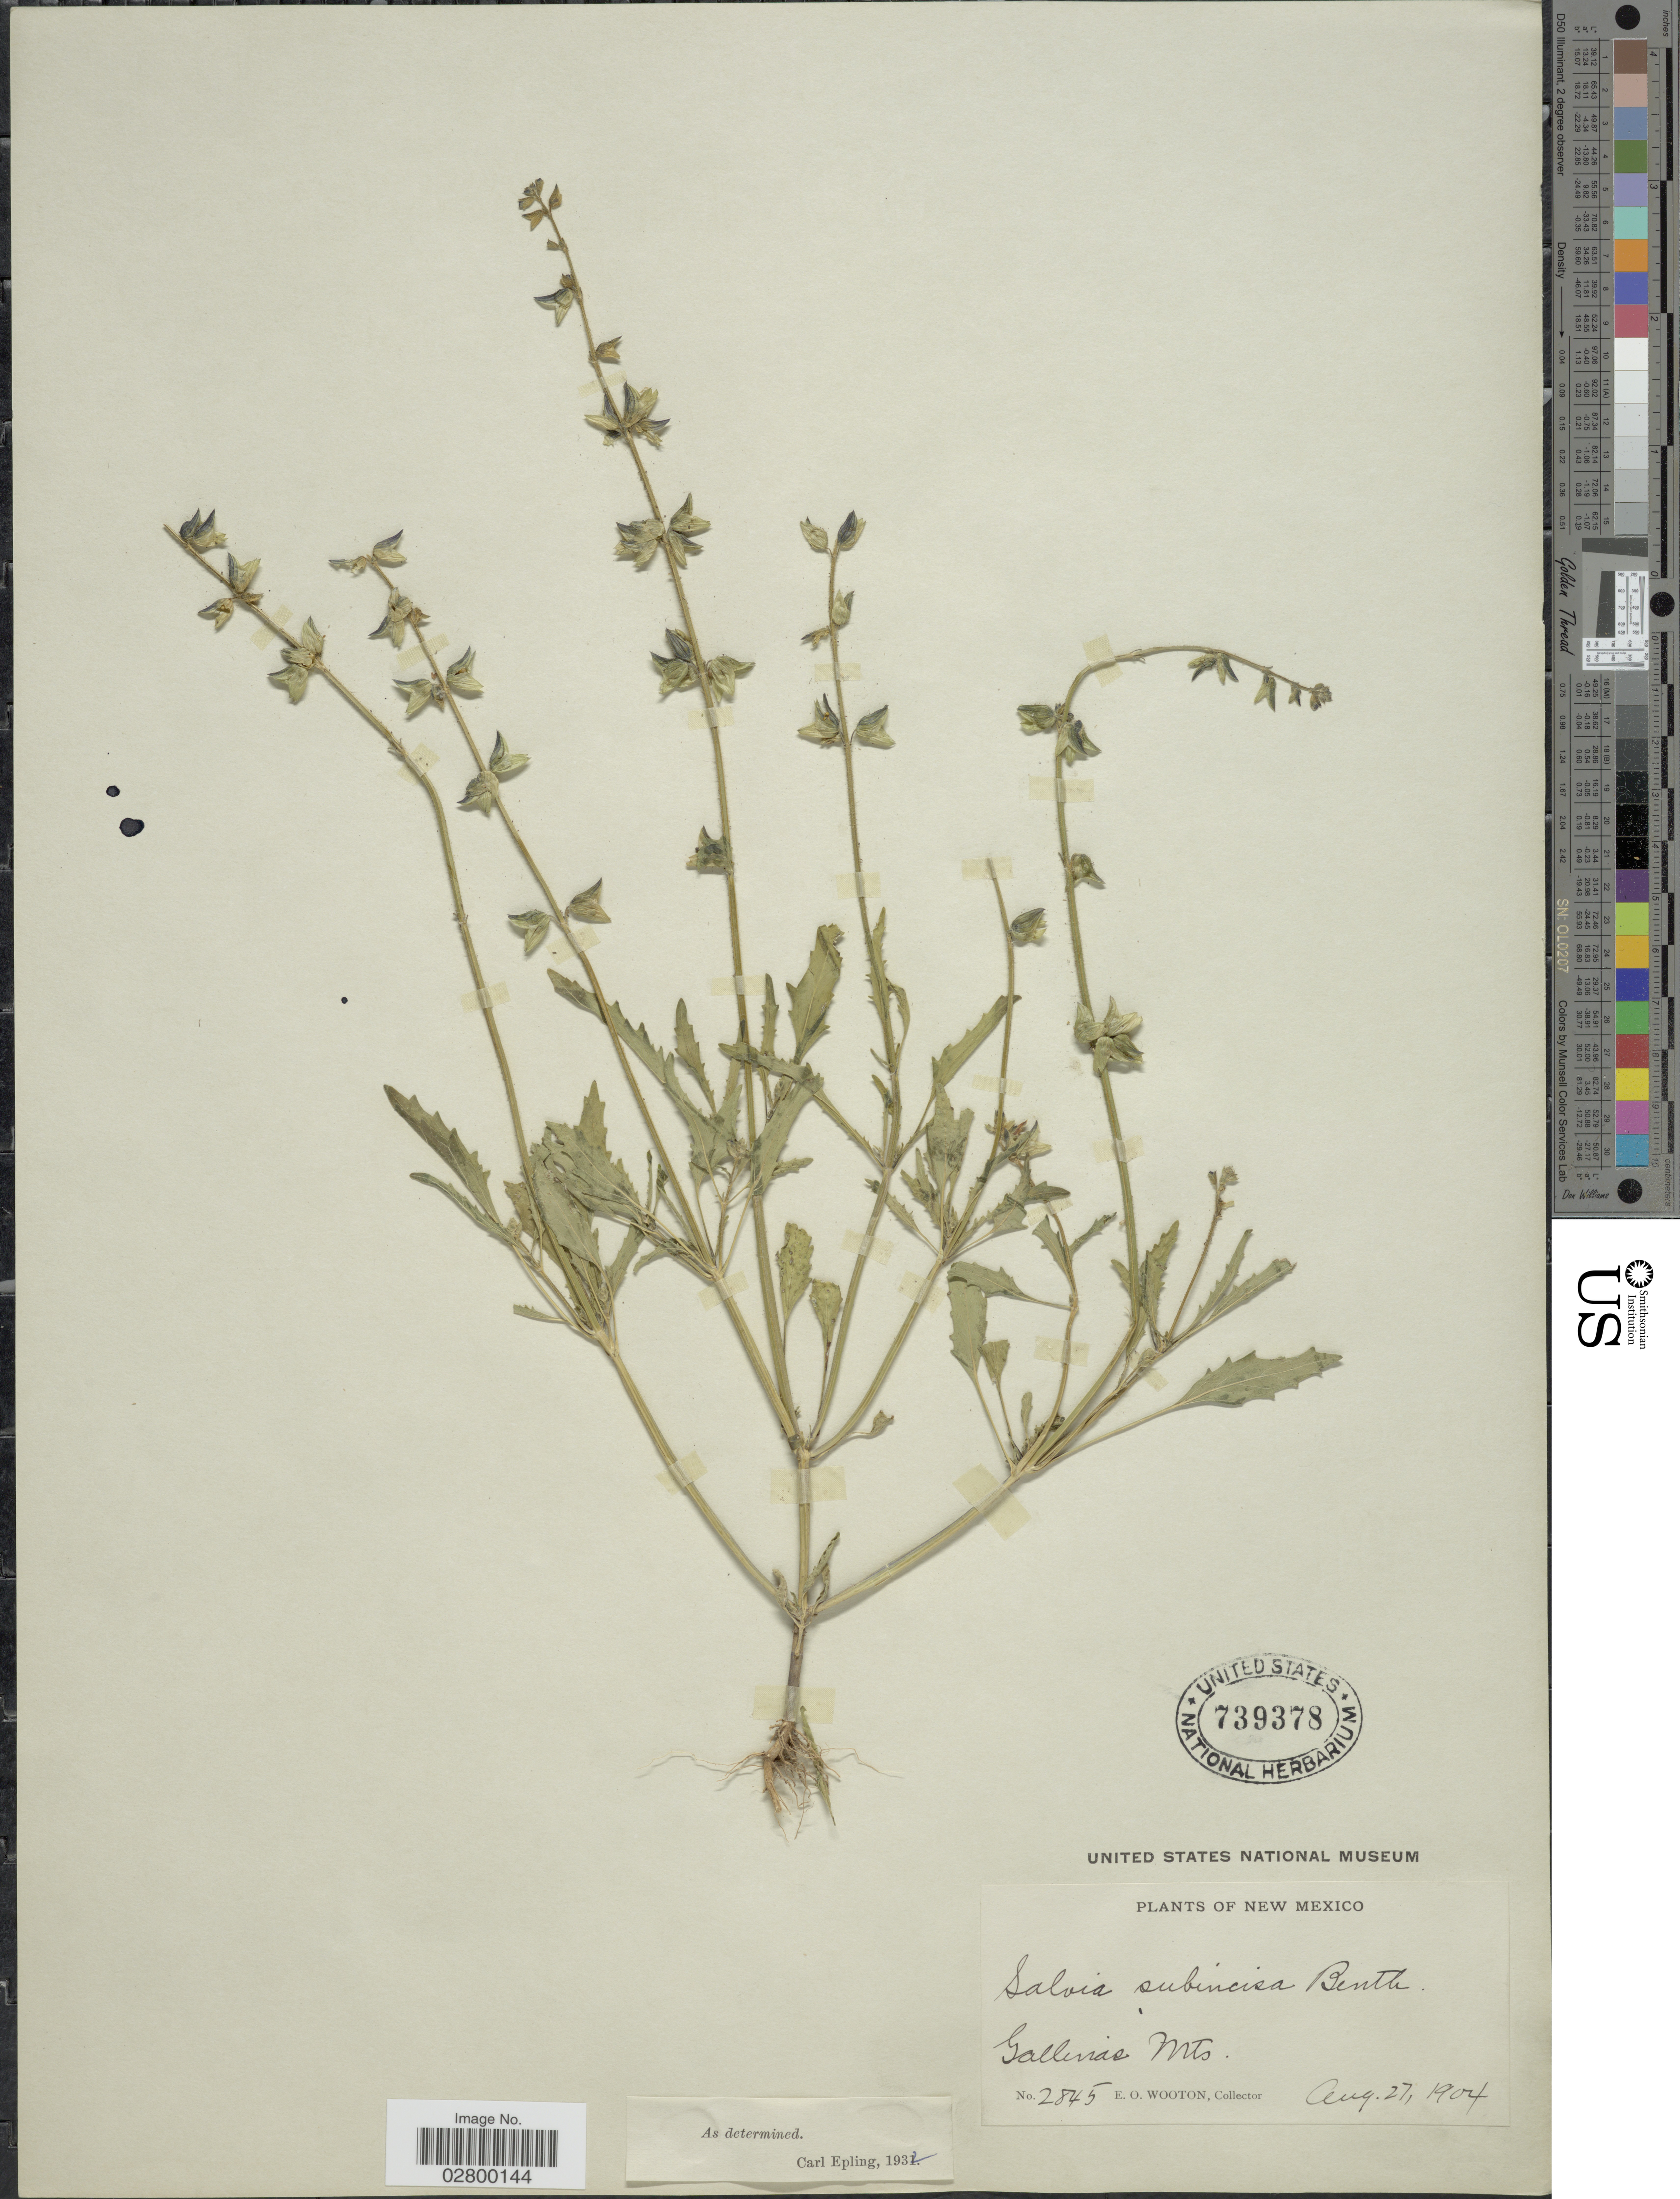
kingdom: Plantae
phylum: Tracheophyta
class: Magnoliopsida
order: Lamiales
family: Lamiaceae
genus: Salvia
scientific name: Salvia subincisa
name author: Benth.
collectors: E. O. Wooton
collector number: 2845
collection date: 1904-08-27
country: United States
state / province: New Mexico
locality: Gallinas Mts.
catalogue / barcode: US 739378